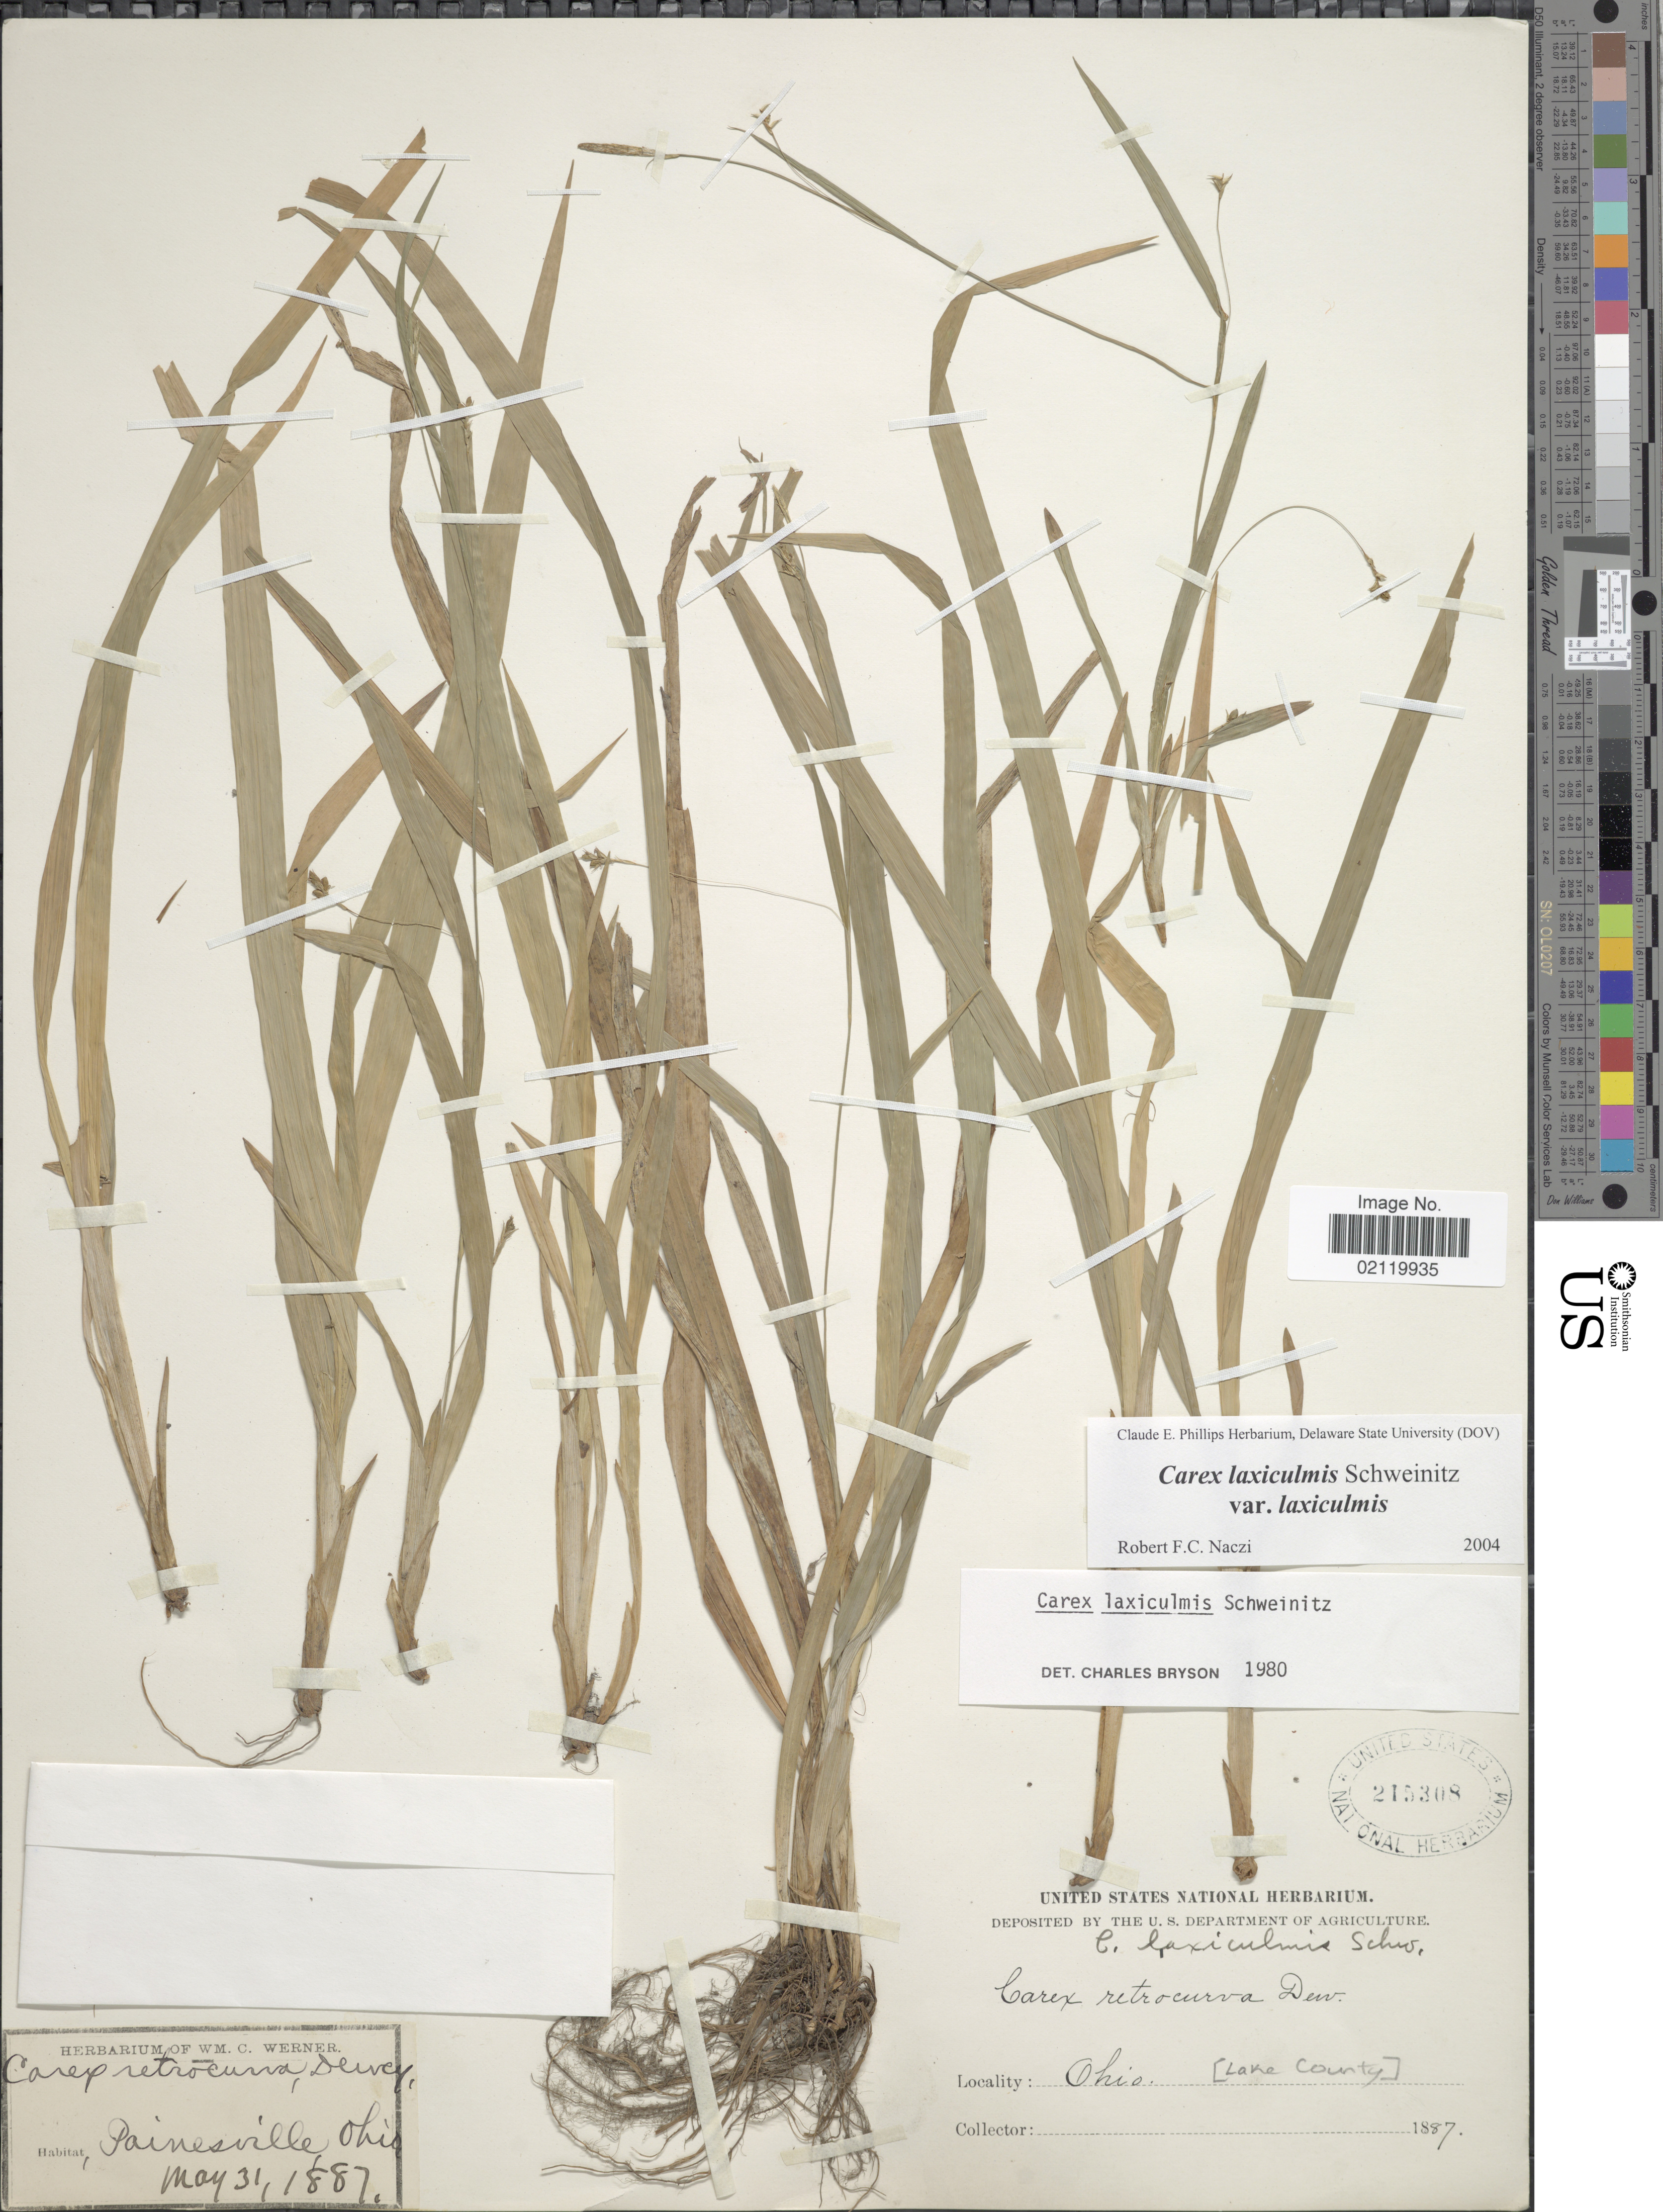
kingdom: Plantae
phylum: Tracheophyta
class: Liliopsida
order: Poales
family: Cyperaceae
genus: Carex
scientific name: Carex laxiculmis var. laxiculmis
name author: Schwein.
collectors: ex herb. Wm. C. Werner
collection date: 1887-05-31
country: United States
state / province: Ohio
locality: Painesville. [Lake County]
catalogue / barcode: US 215308